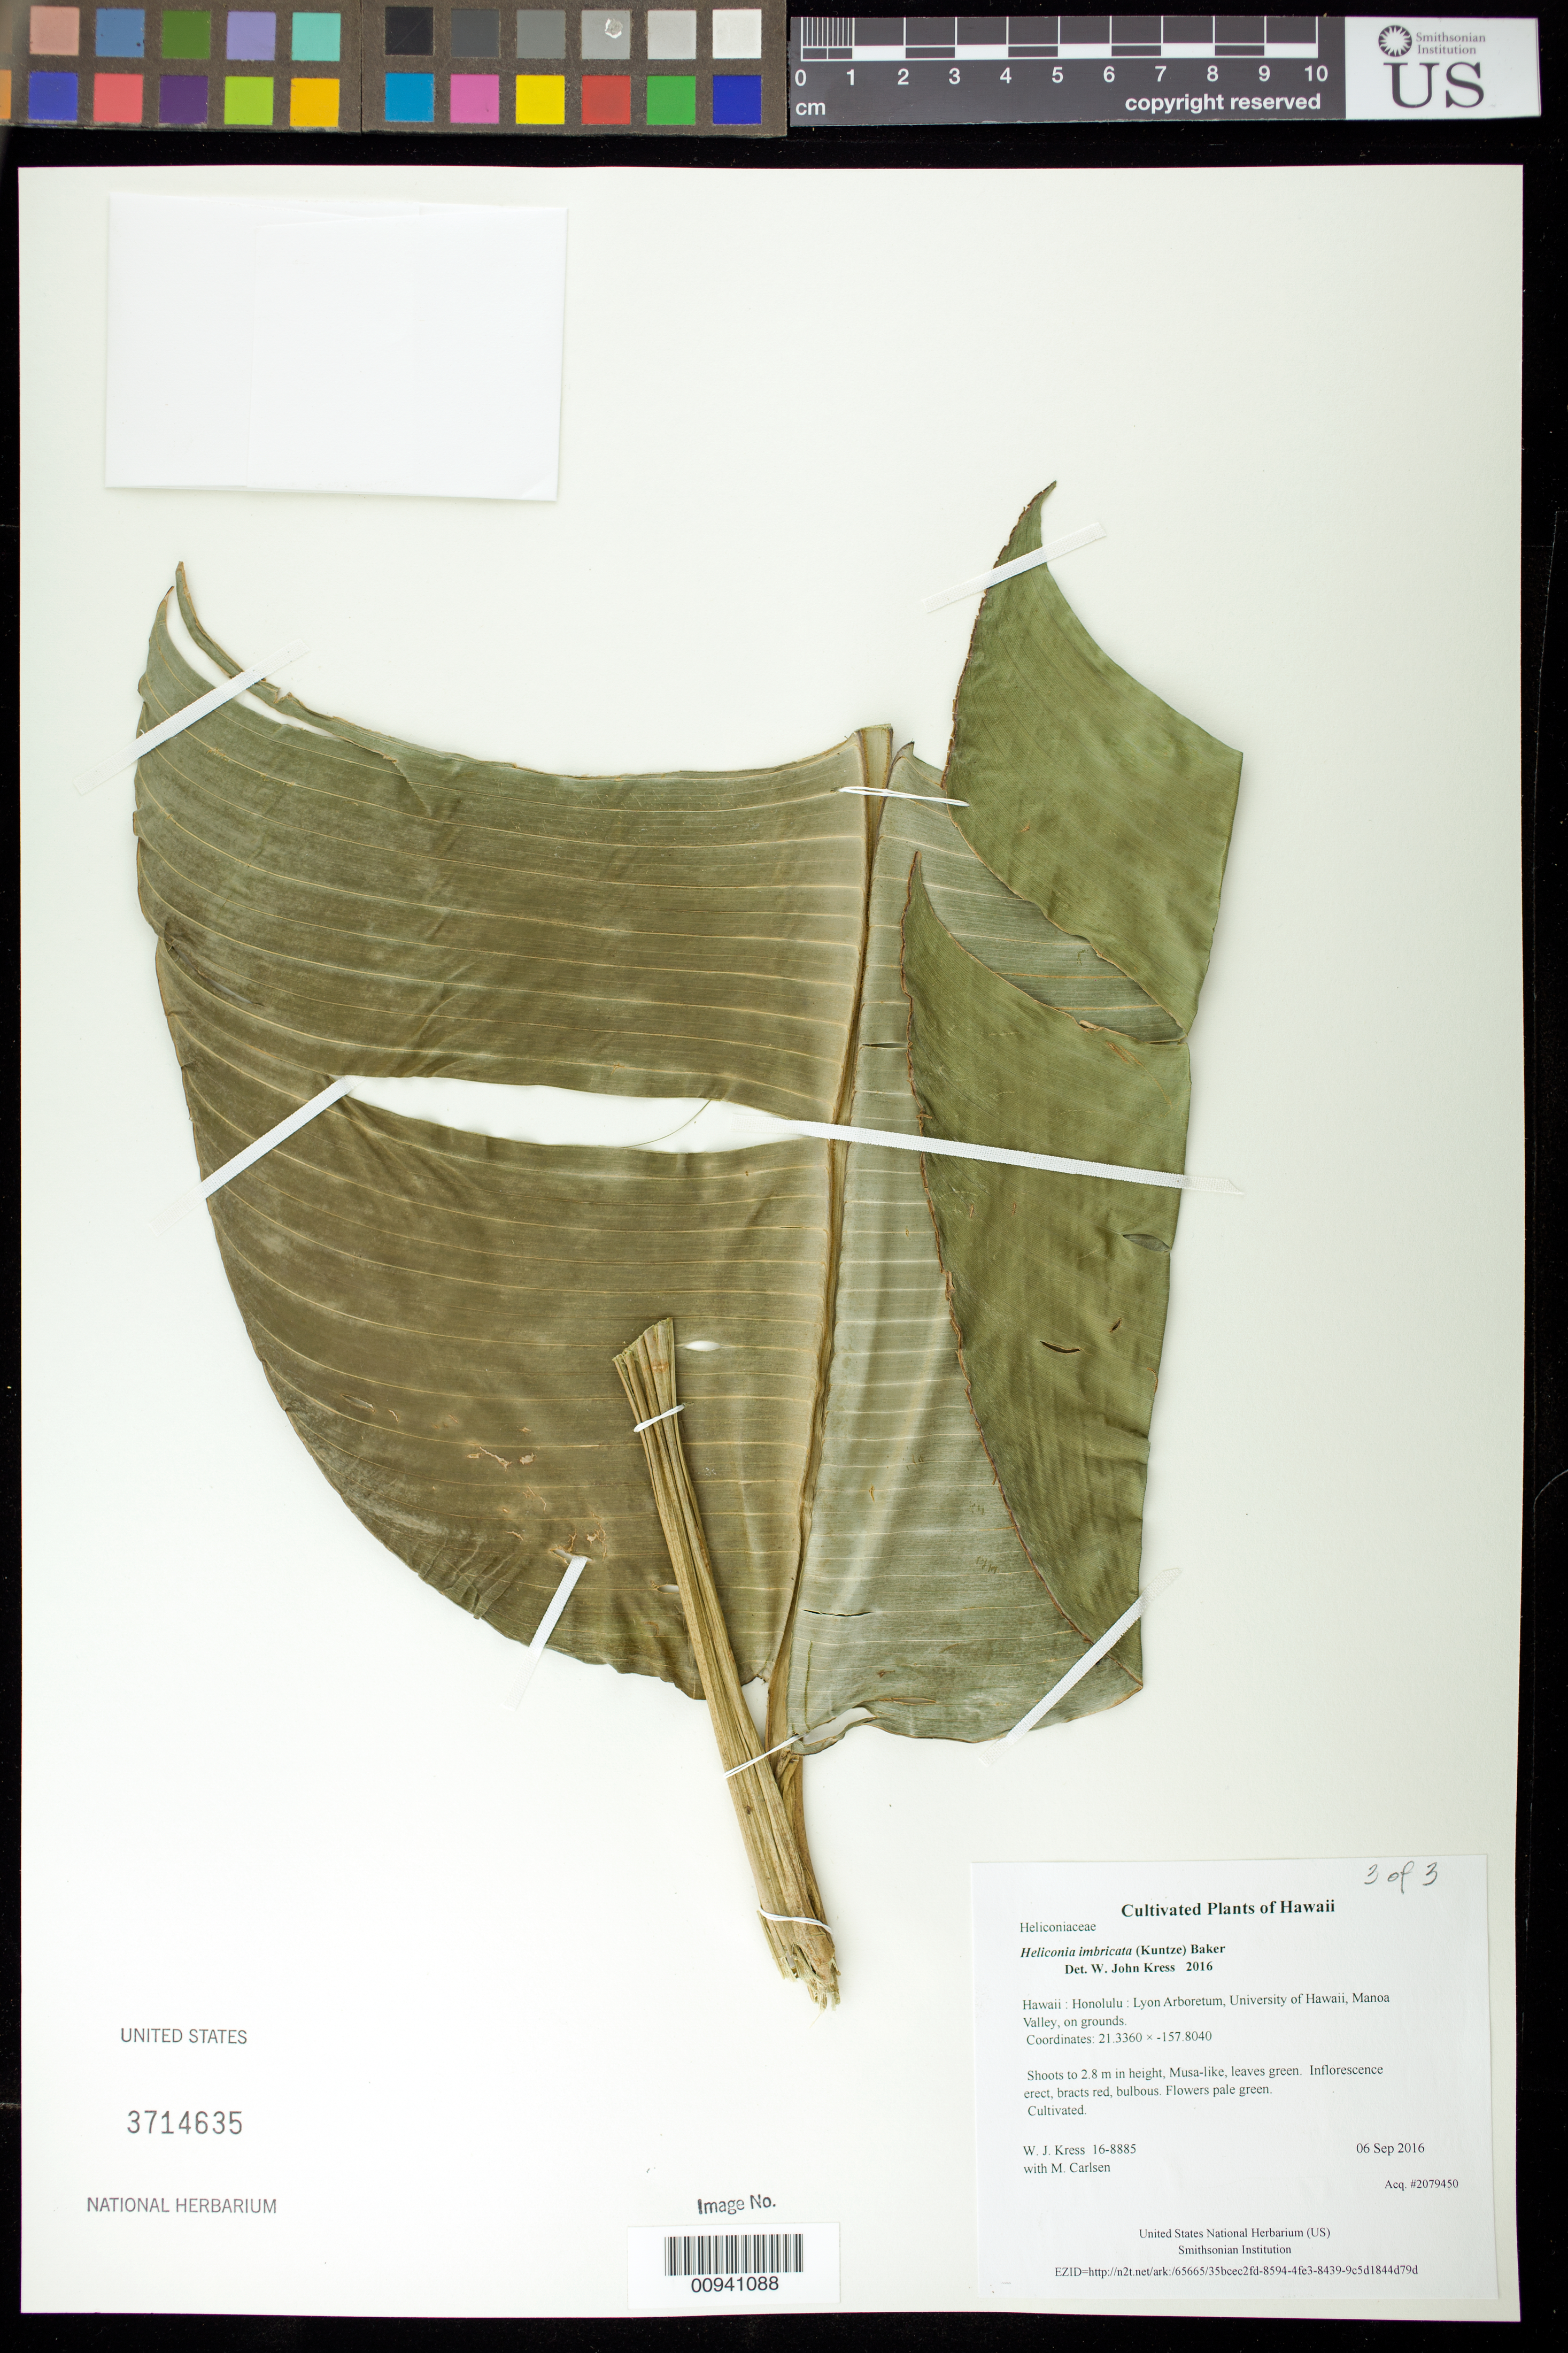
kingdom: Plantae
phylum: Tracheophyta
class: Liliopsida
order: Zingiberales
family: Heliconiaceae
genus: Heliconia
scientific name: Heliconia imbricata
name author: (Kuntze) Baker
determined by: Kress, W. J., (US), Smithsonian Institution - National Museum of Natural History (UNITED STATES)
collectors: W. J. Kress & M. M. Carlsen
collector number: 16-8885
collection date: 2016-09-06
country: United States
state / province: Hawaii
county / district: Honolulu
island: Oahu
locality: Lyon Arboretum, University of Hawaii, Manoa Valley, on grounds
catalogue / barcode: US 3714635